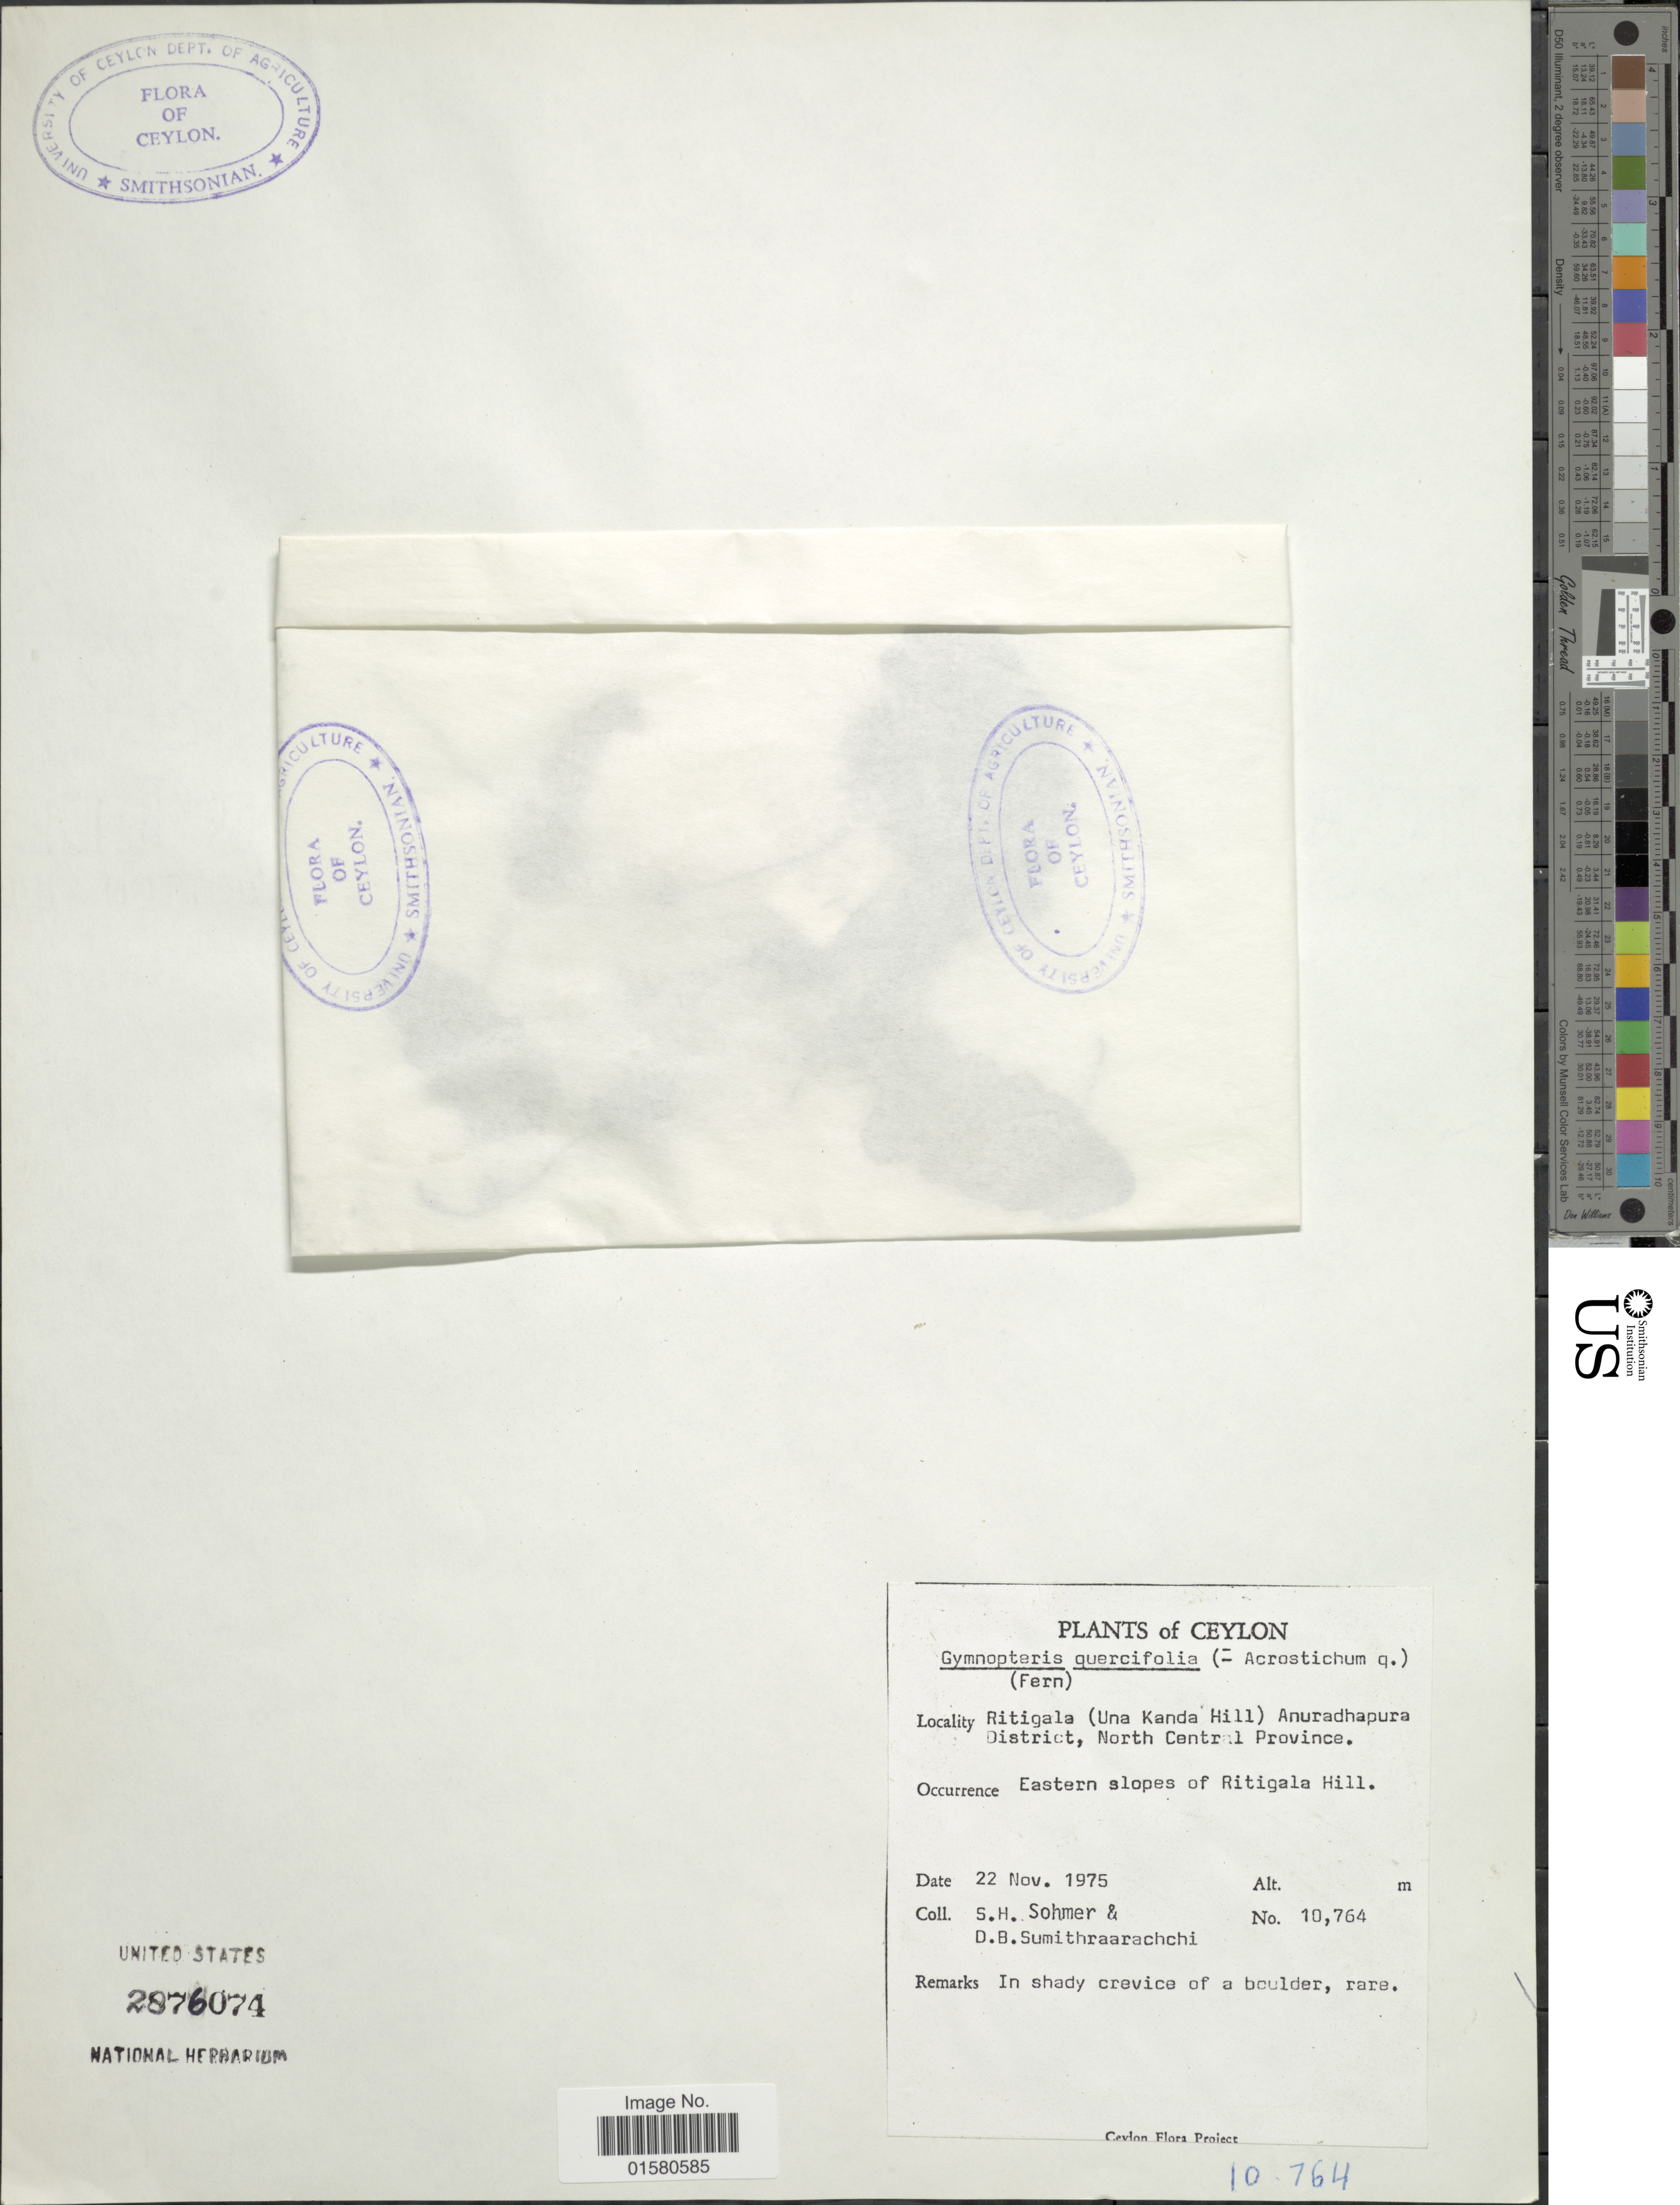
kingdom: Plantae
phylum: Tracheophyta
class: Polypodiopsida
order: Polypodiales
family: Tectariaceae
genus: Tectaria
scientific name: Tectaria zeilanica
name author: (Houtt.) Sledge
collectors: S. H. Sohmer & D. B. Sumithraarachchi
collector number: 10764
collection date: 1975-11-22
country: Sri Lanka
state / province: North Central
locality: Ceylon. Eastern slopes of Ritigala. Ritigala (Una Kanda Hill) Anuradhapura District, North Central Province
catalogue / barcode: US 2876074